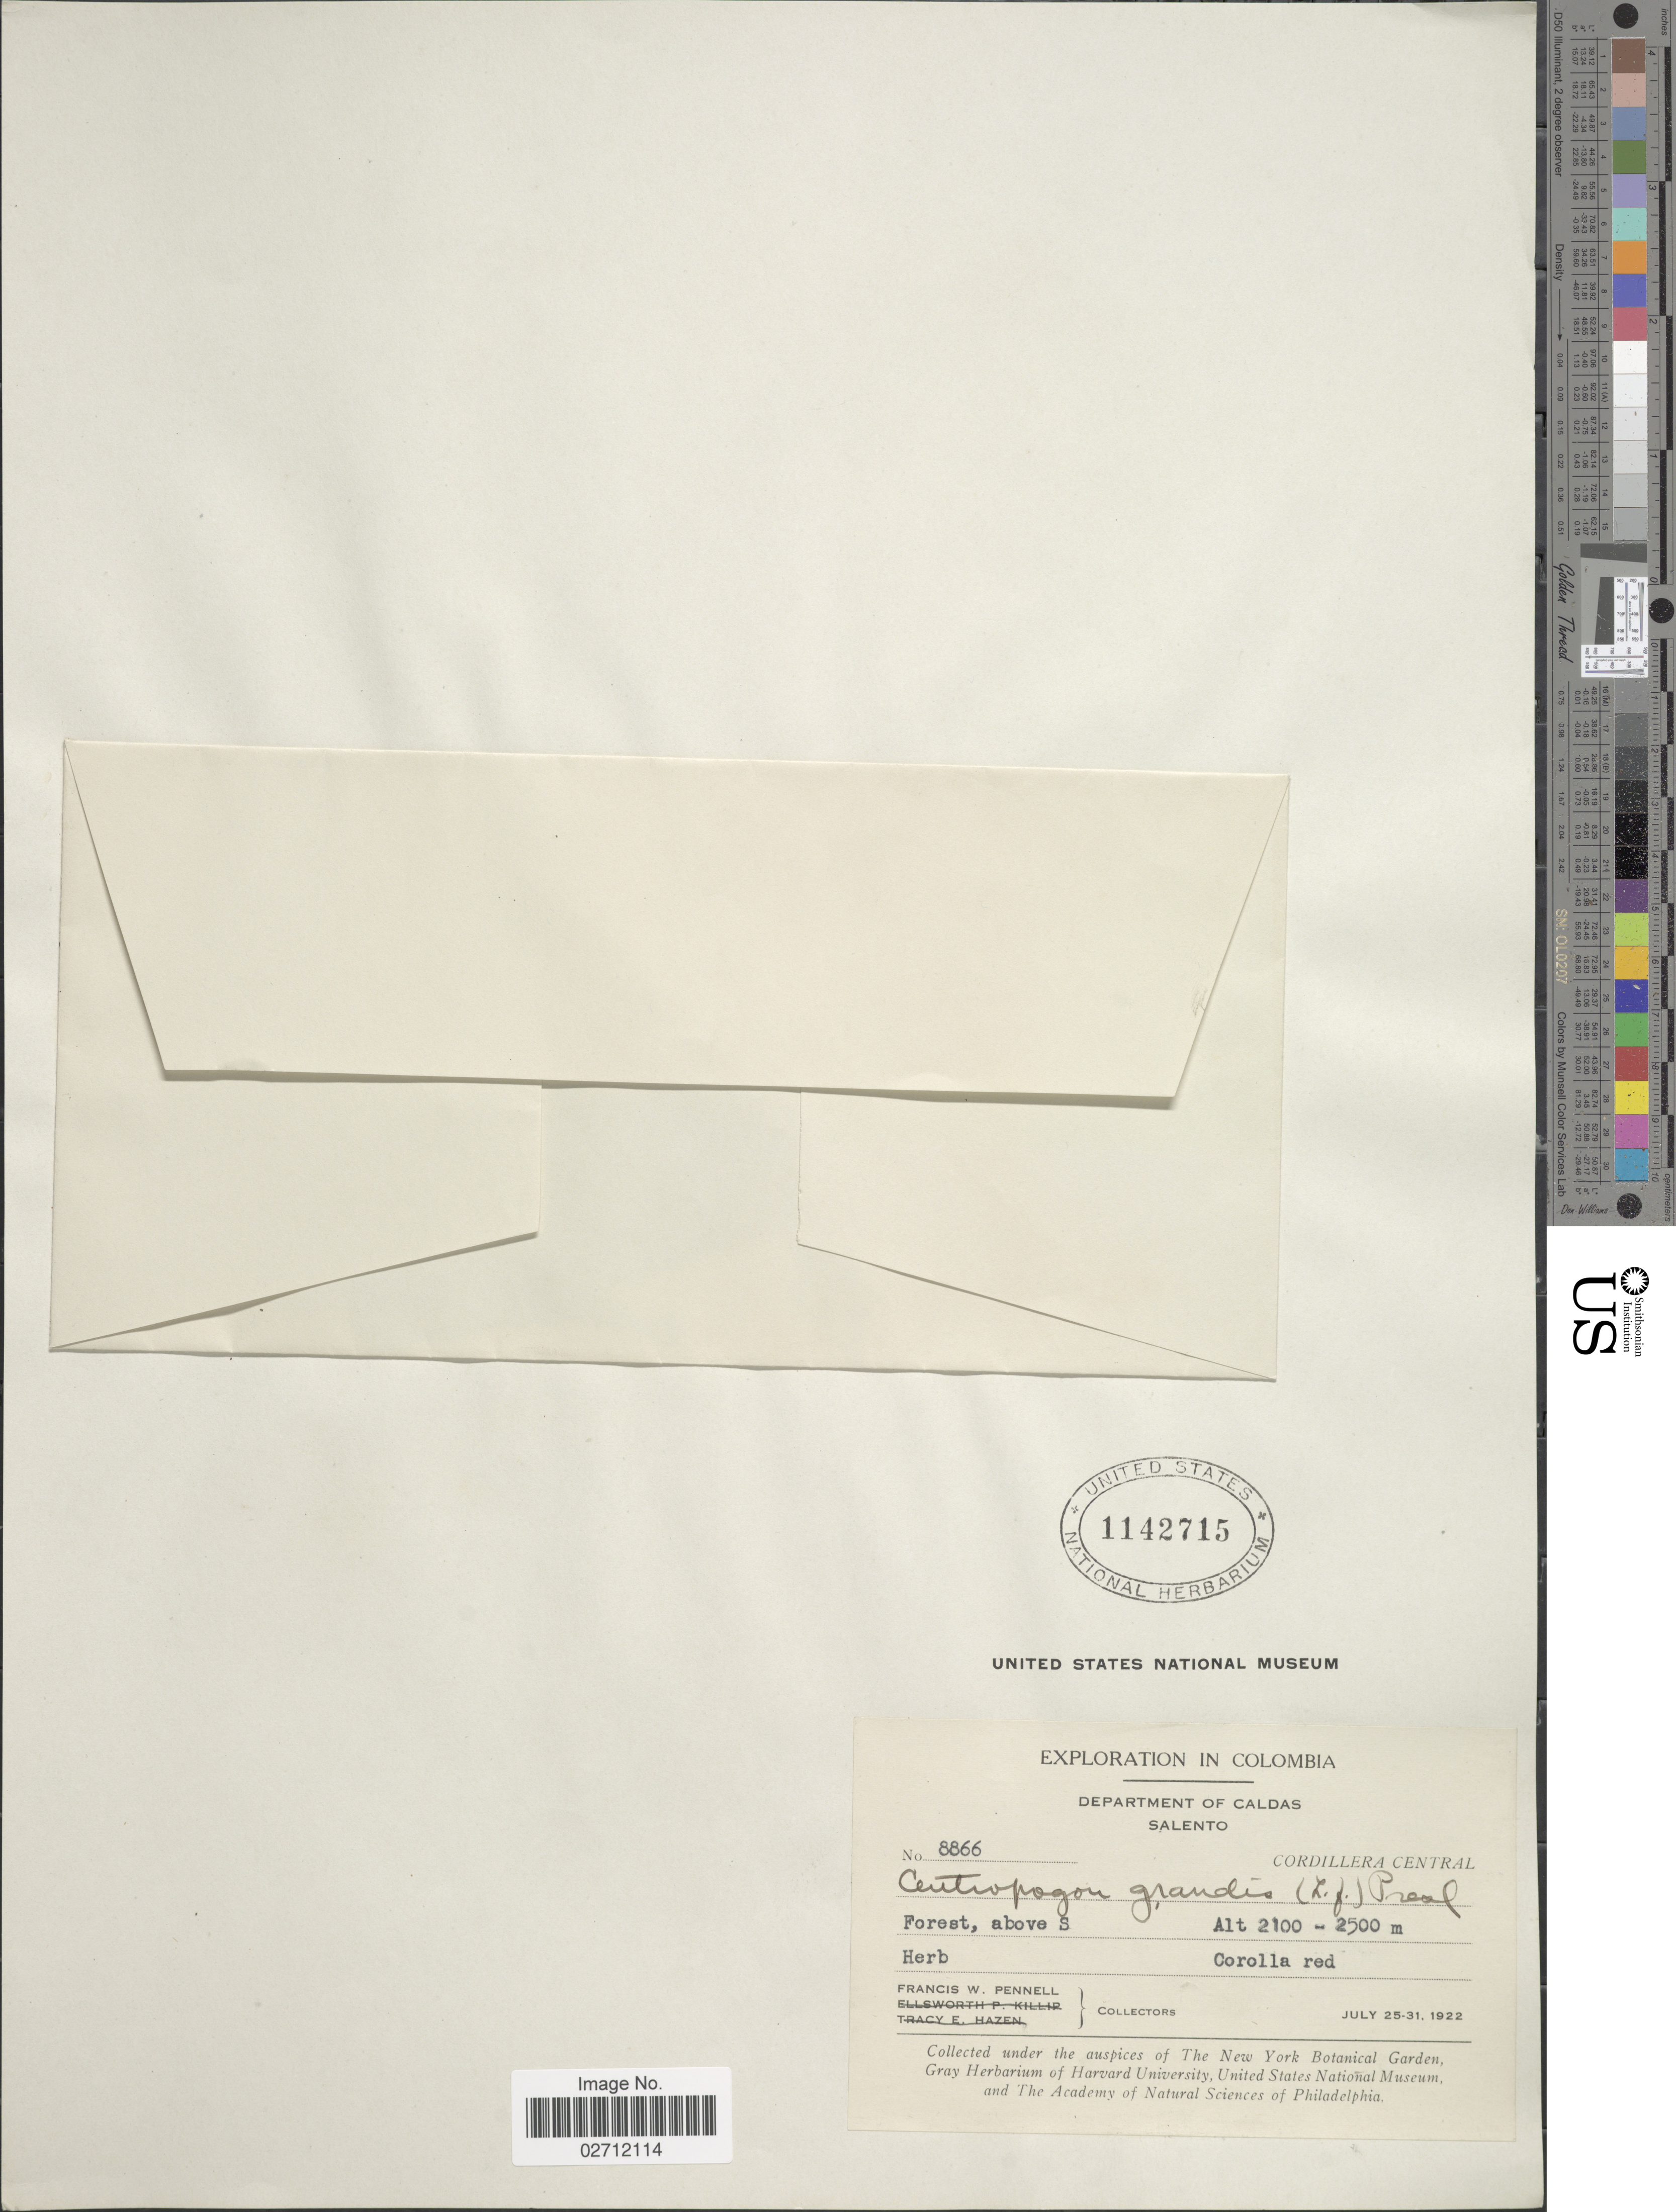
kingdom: Plantae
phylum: Tracheophyta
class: Magnoliopsida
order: Asterales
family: Campanulaceae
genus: Centropogon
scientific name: Centropogon grandis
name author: (L. f.) C. Presl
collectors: F. W. Pennell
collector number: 8866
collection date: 1922-07-25/1922-07-31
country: Colombia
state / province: Caldas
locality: Cordillera Central, Forest, above S.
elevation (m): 2100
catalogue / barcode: US 1142715